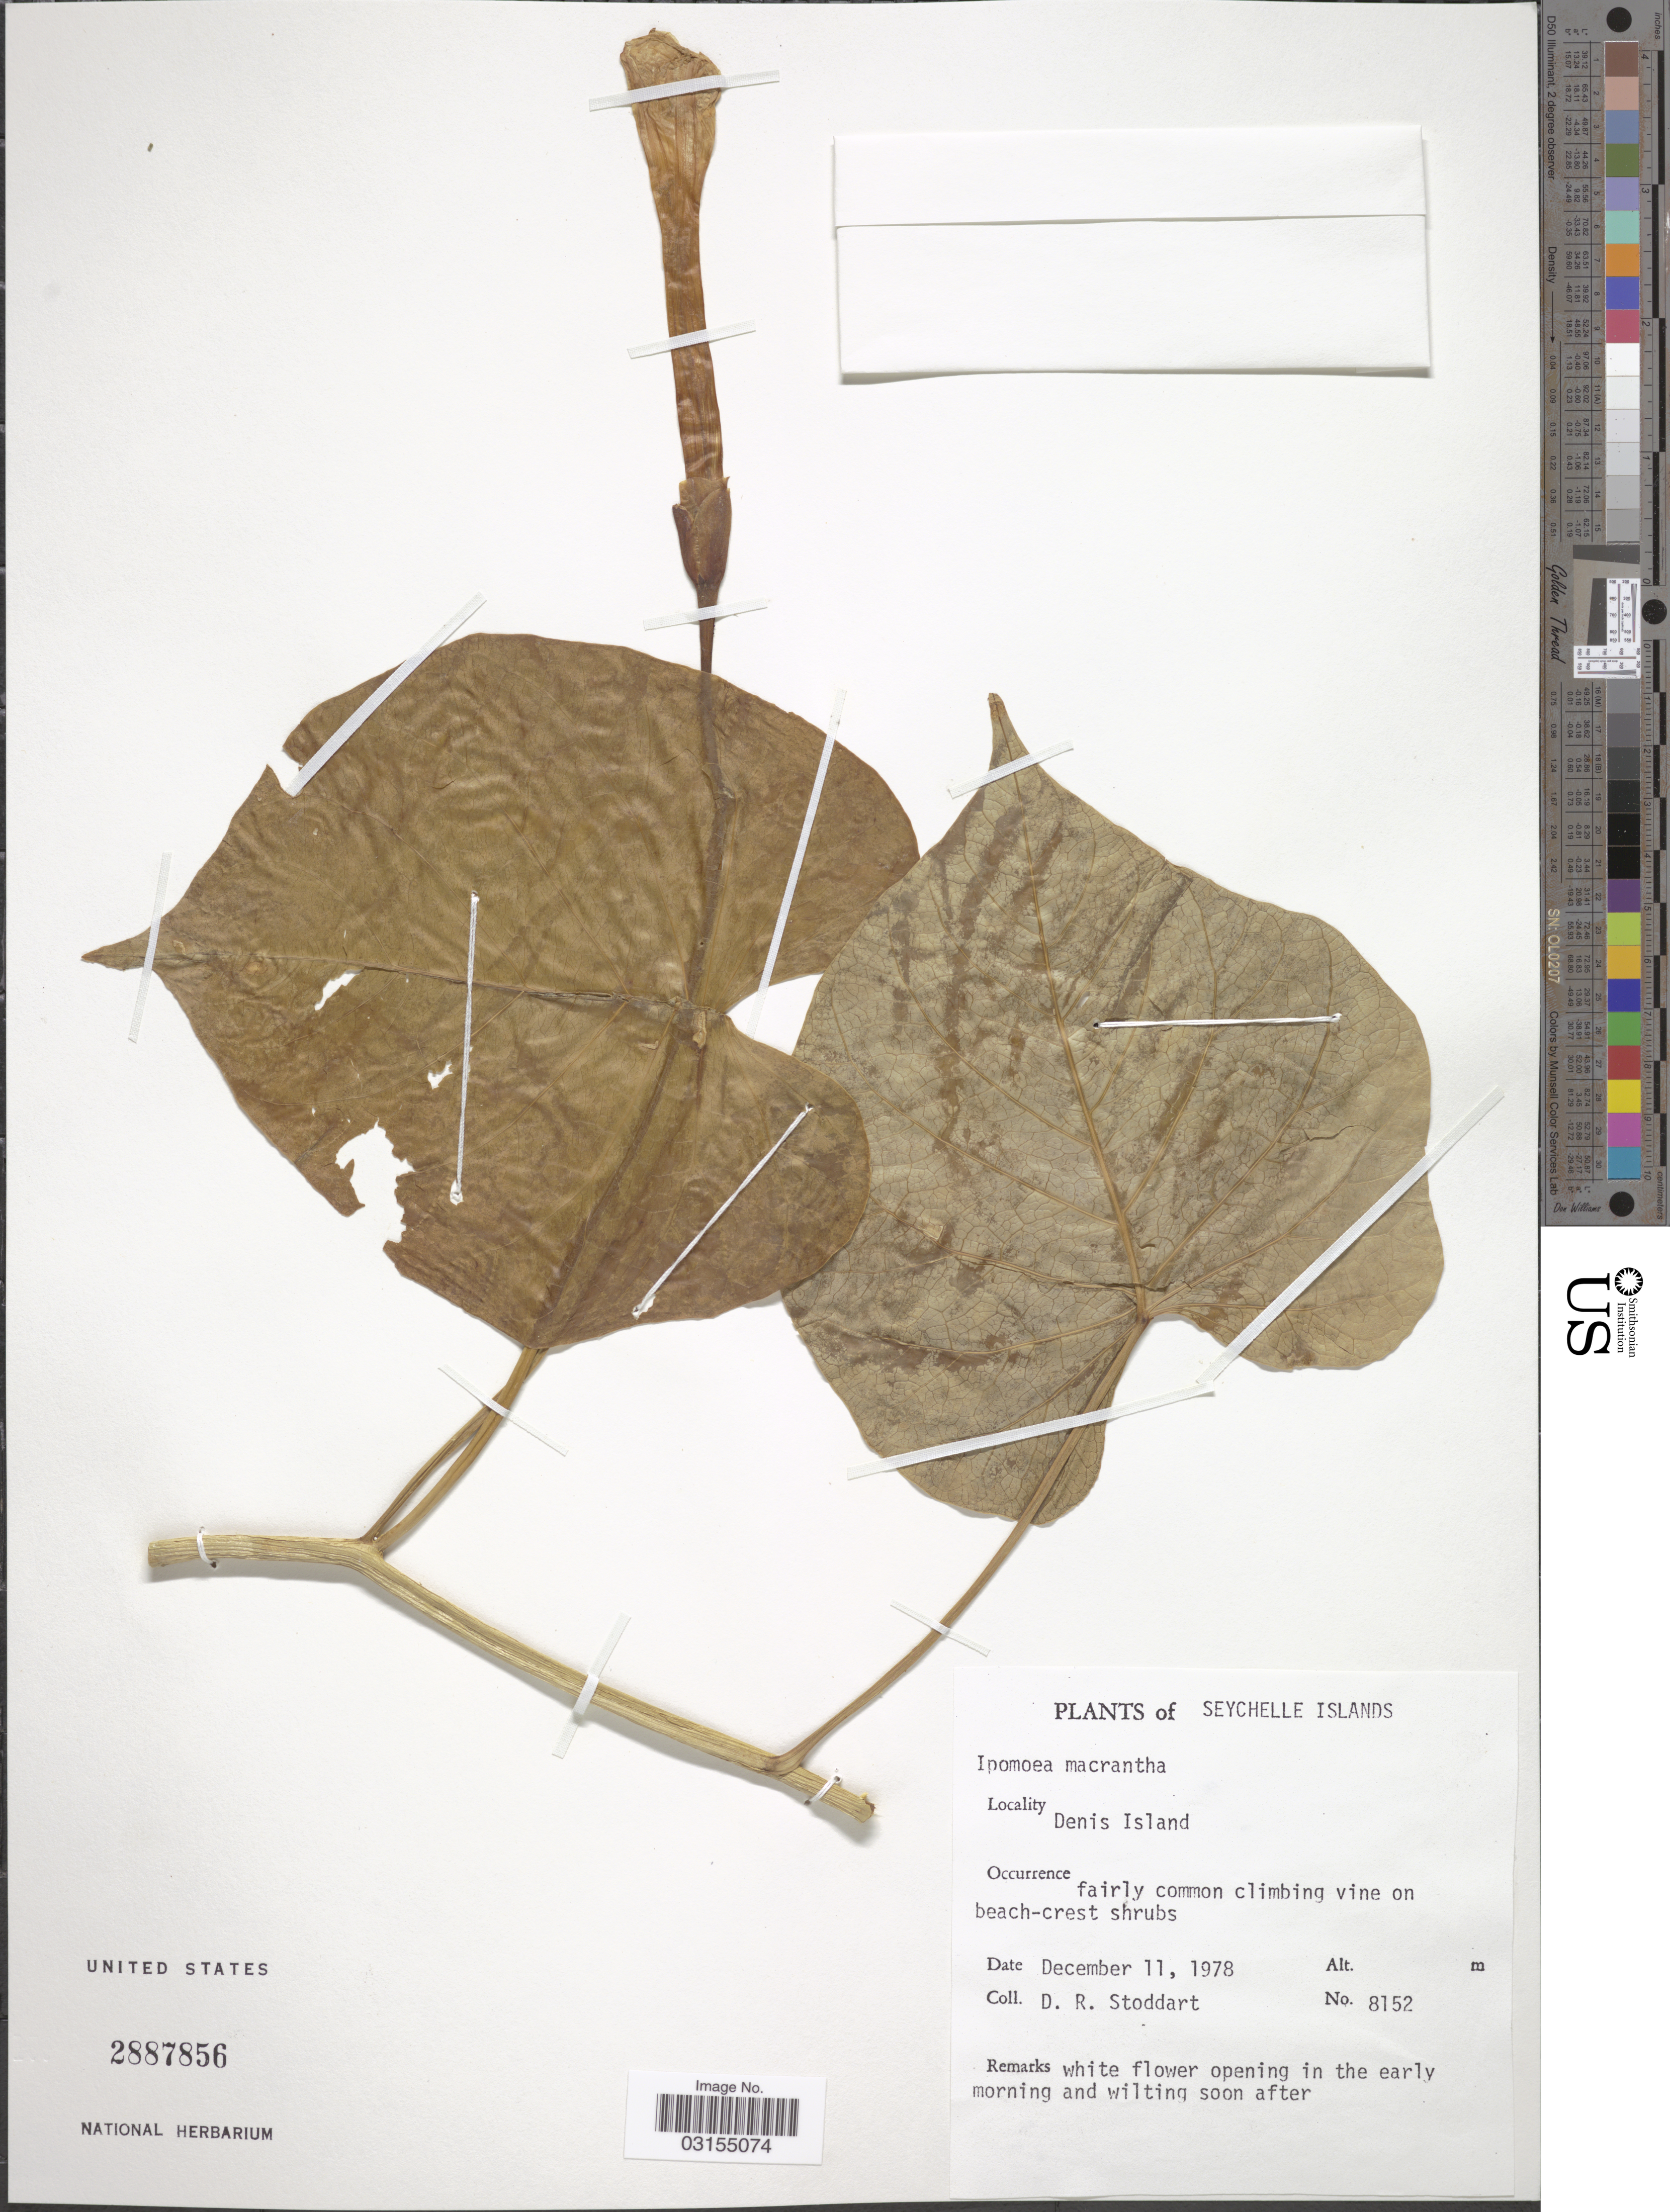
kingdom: Plantae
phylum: Tracheophyta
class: Magnoliopsida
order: Solanales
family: Convolvulaceae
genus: Ipomoea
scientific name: Ipomoea macrantha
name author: Roem. & Schult.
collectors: D. R. Stoddart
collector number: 8152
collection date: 1978-12-11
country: Seychelles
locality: Seychelle Islands, Denis Island.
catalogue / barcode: US 2887856